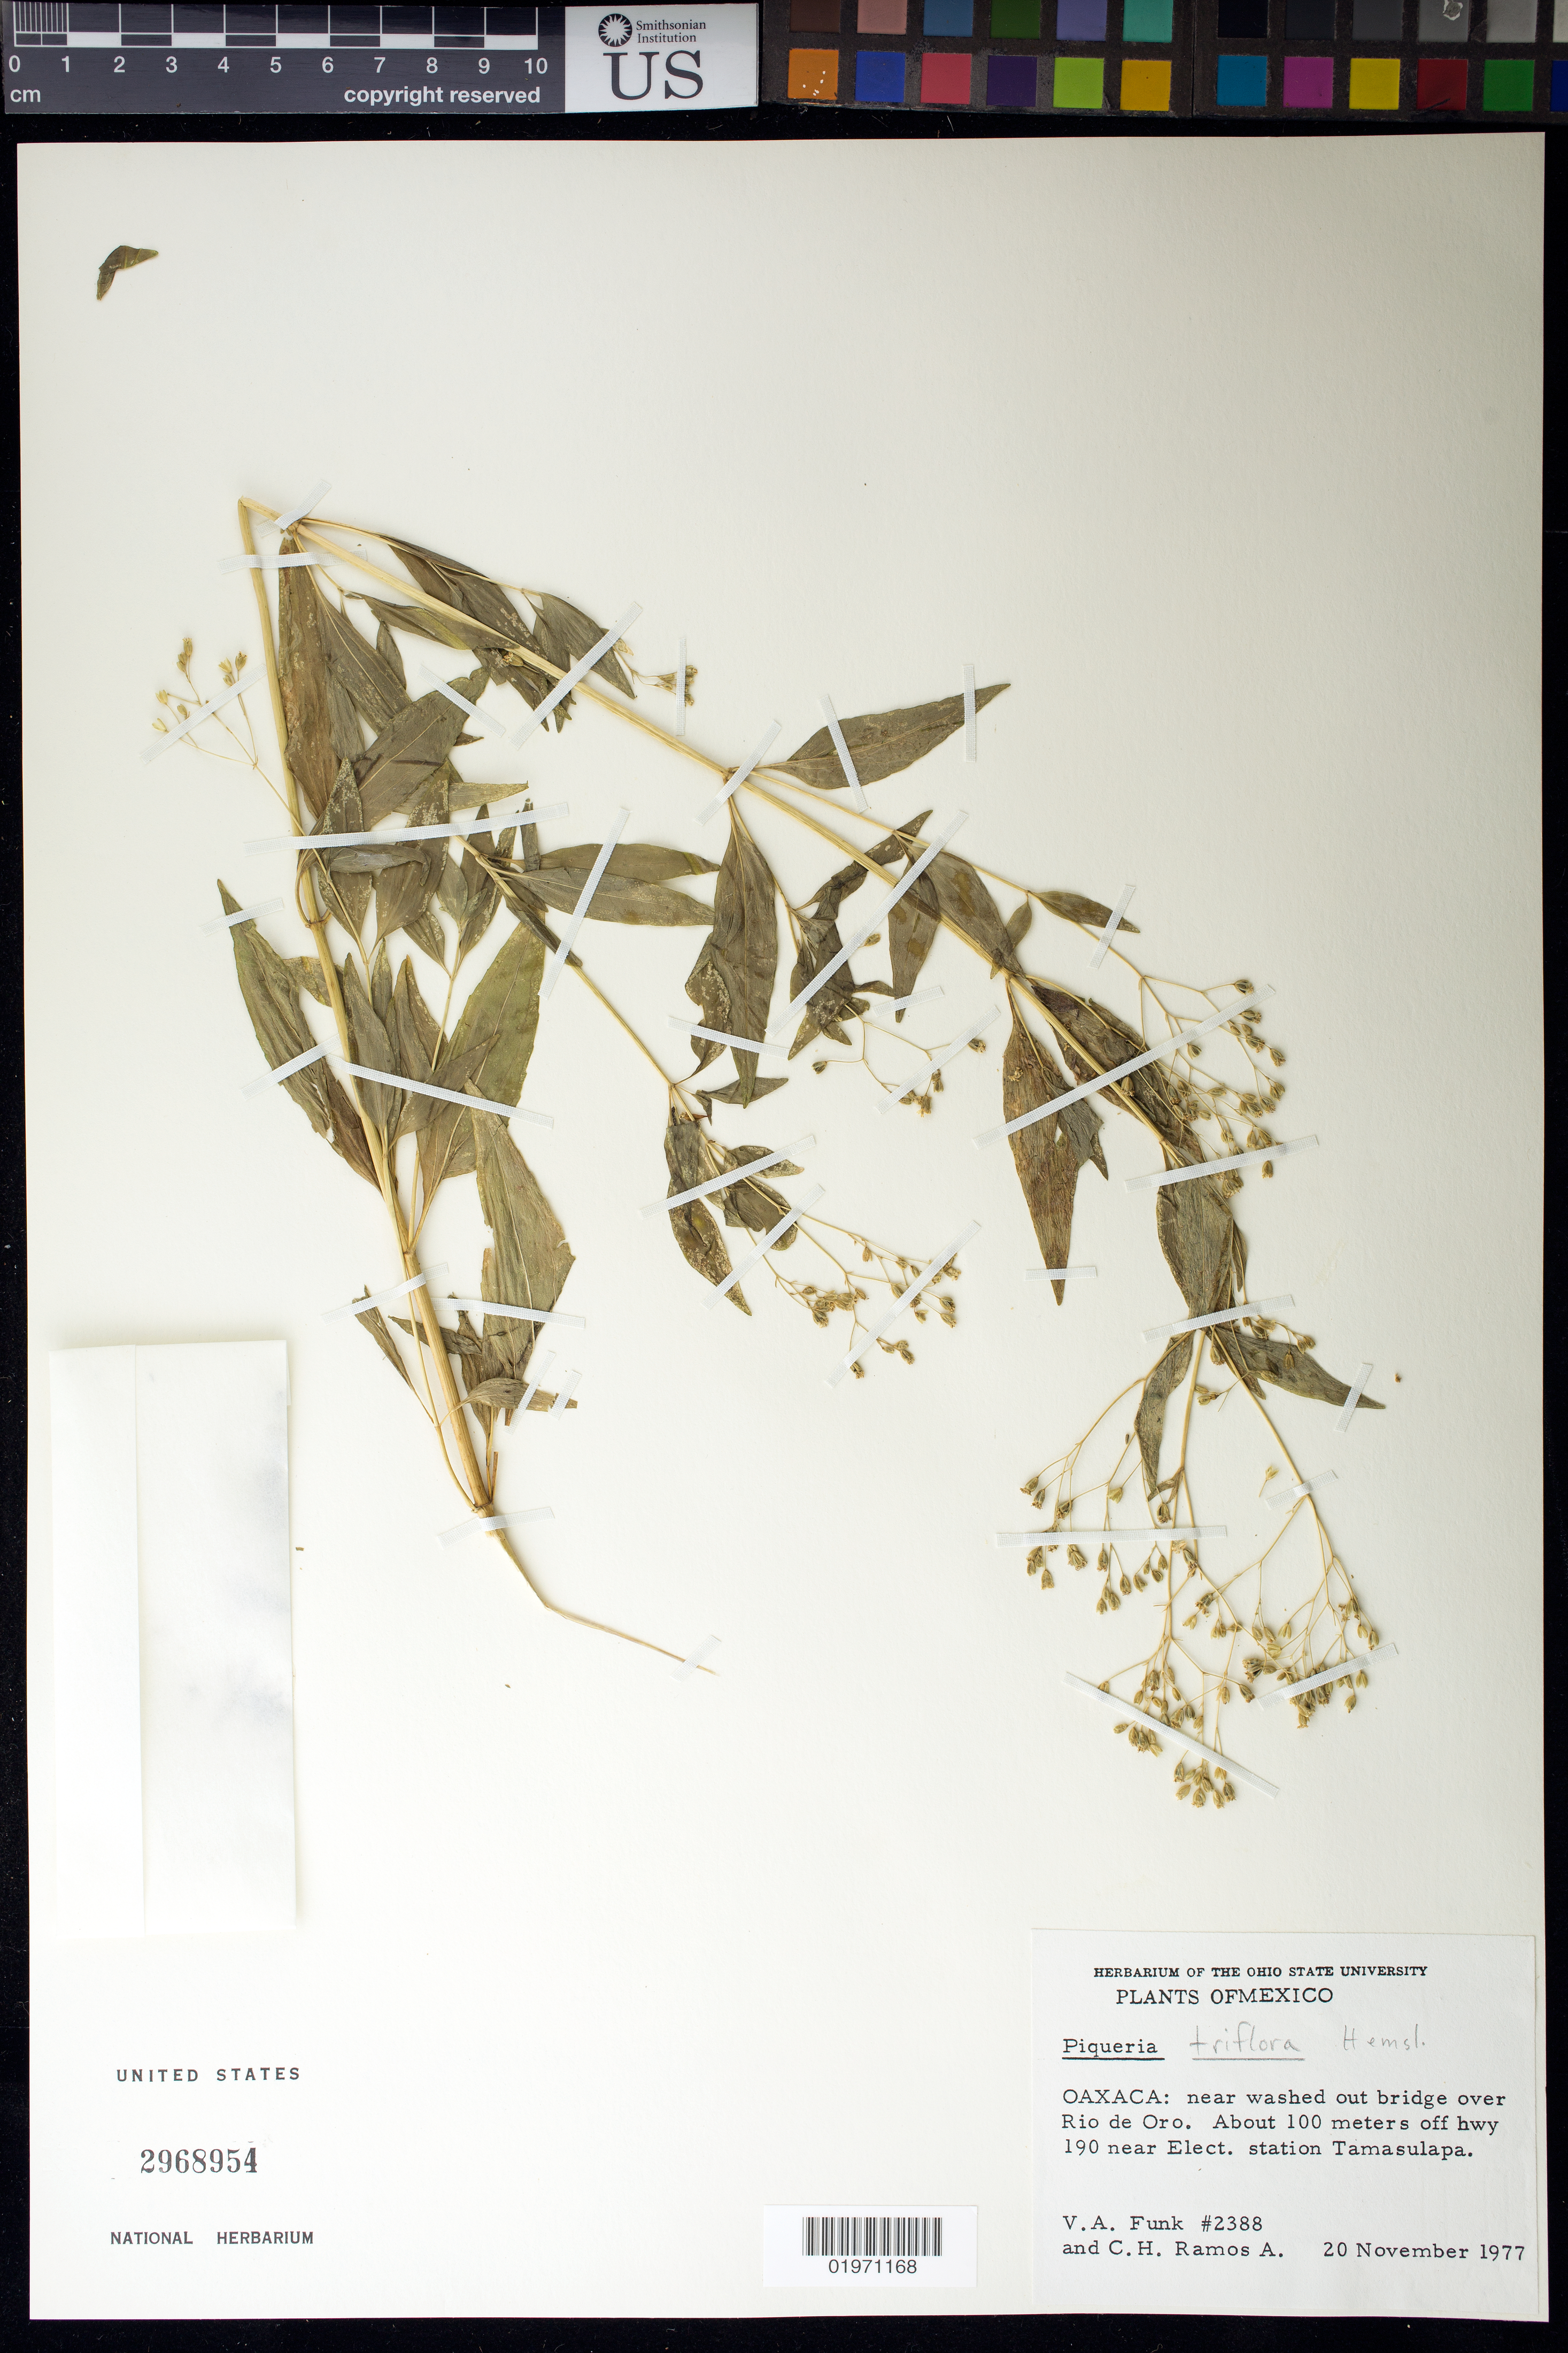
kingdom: Plantae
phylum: Tracheophyta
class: Magnoliopsida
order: Asterales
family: Asteraceae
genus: Piqueria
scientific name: Piqueria triflora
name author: Hemsl. in Godman &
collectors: V. Funk & C. H. Ramos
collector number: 2388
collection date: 1977-11-20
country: Mexico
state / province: Oaxaca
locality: Near washed out bridge over Rio de Oro. About 100 meters off hwy 190 near Elect. station Tamasulapa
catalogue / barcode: US 2968954